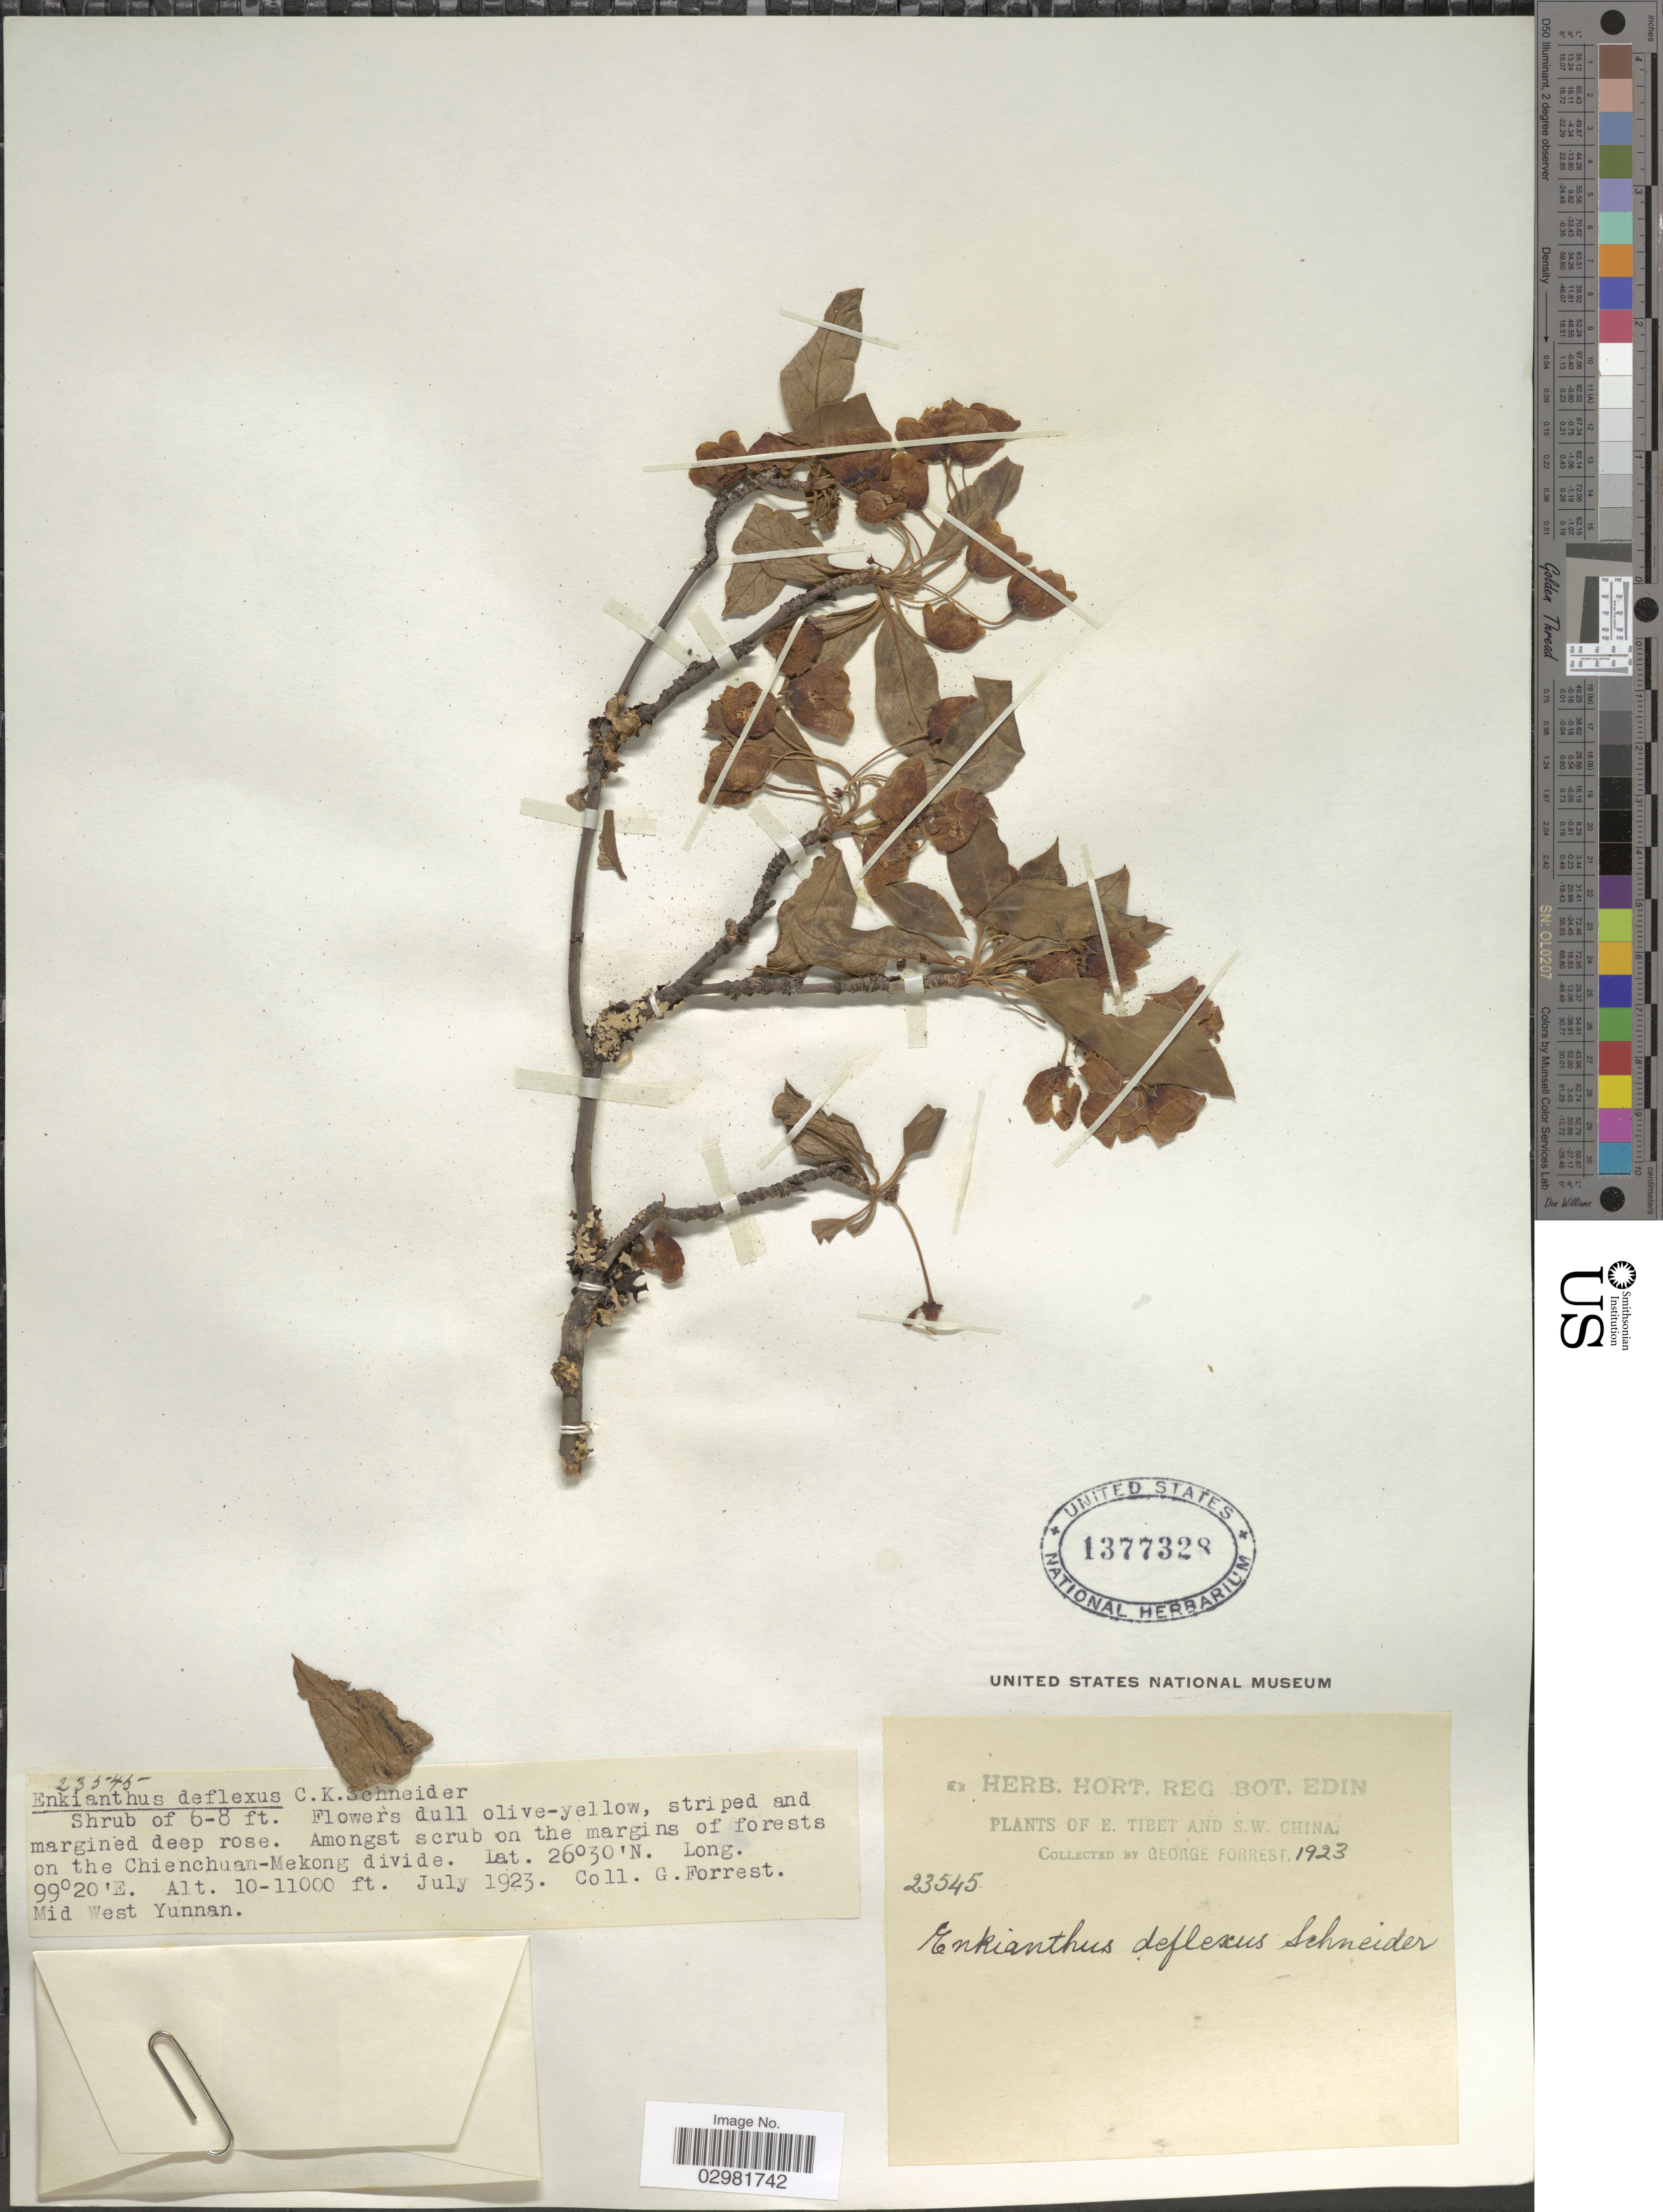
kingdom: Plantae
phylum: Tracheophyta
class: Magnoliopsida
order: Ericales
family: Ericaceae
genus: Enkianthus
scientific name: Enkianthus deflexus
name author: (Griff.) C.K. Schneid.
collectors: G. Forrest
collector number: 23545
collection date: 1923-07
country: China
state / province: Yunnan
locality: S.W. China. Amongst scrub on the margins of the forests on the Chienchuan-Mekong divide. Mid West Yunnan.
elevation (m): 3048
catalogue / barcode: US 1377328